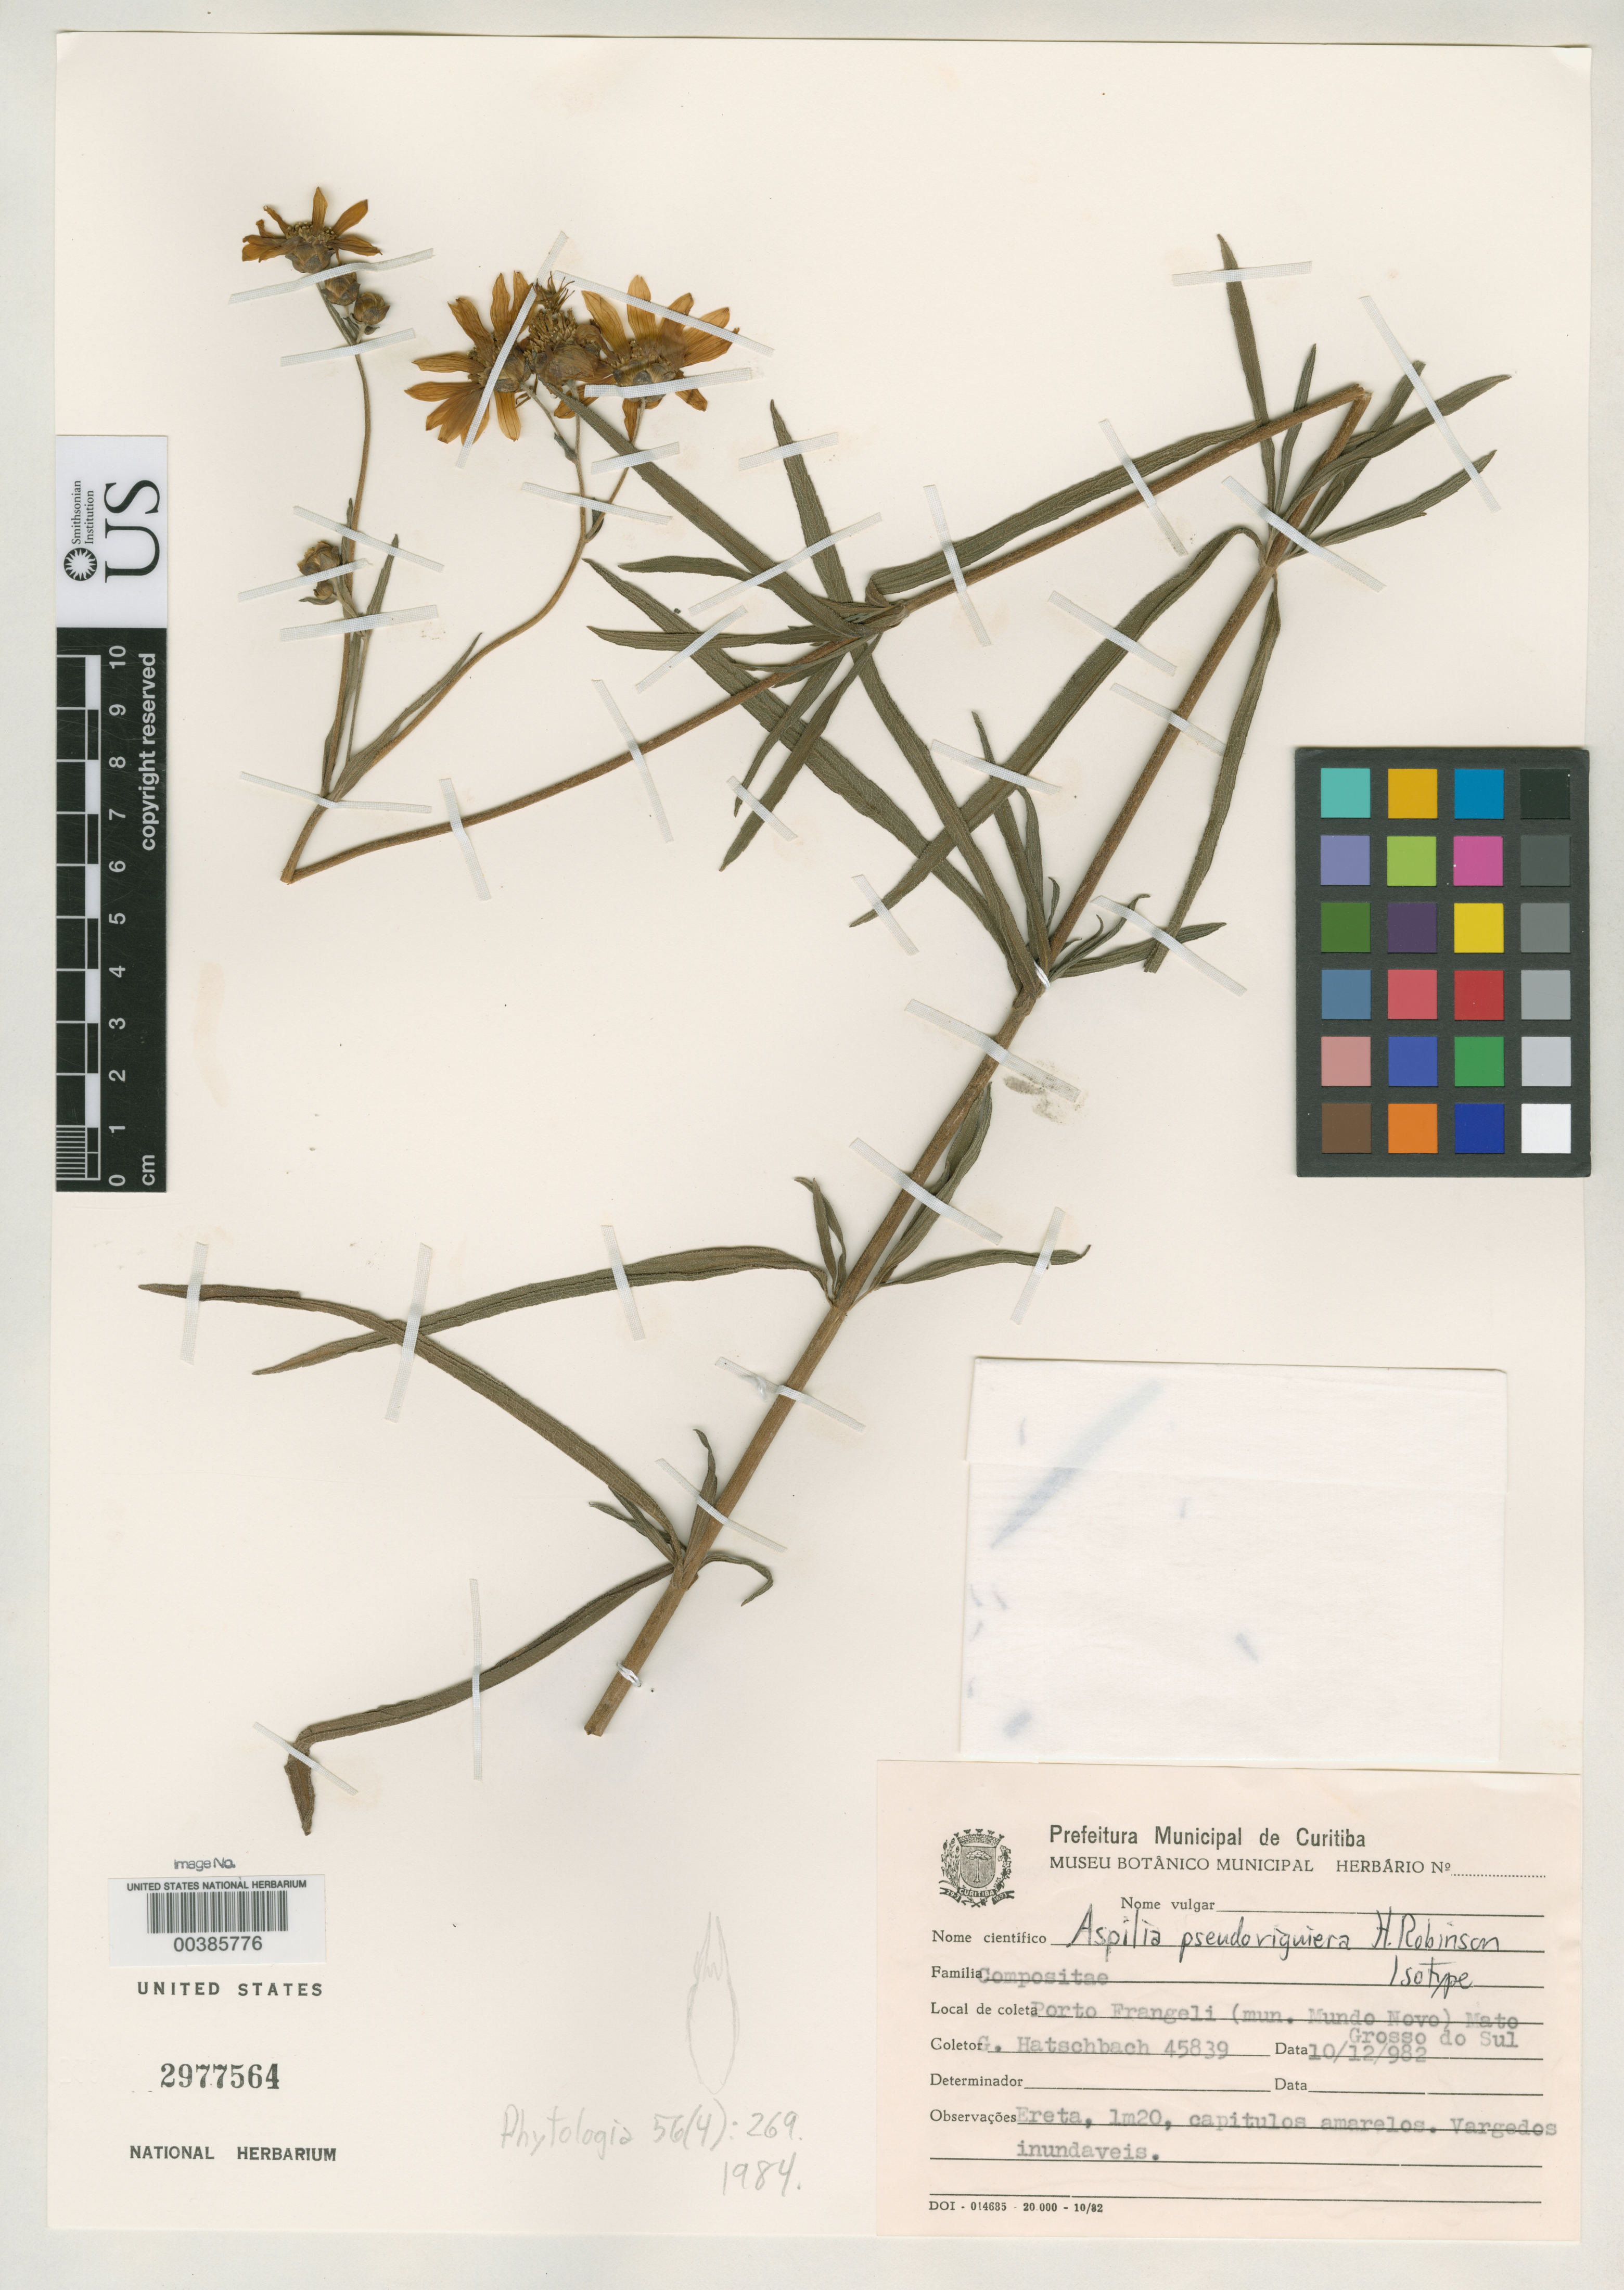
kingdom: Plantae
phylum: Tracheophyta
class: Magnoliopsida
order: Asterales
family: Asteraceae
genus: Aspilia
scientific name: Aspilia pseudoviguiera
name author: H. Rob.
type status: Isotype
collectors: G. Hatschbach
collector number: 45839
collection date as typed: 10 Dec 1982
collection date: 1982-12-10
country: Brazil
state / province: Mato Grosso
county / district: Mundo Novo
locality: Mato Grosso do Sul, Porto Frangeli.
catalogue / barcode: US 2977564